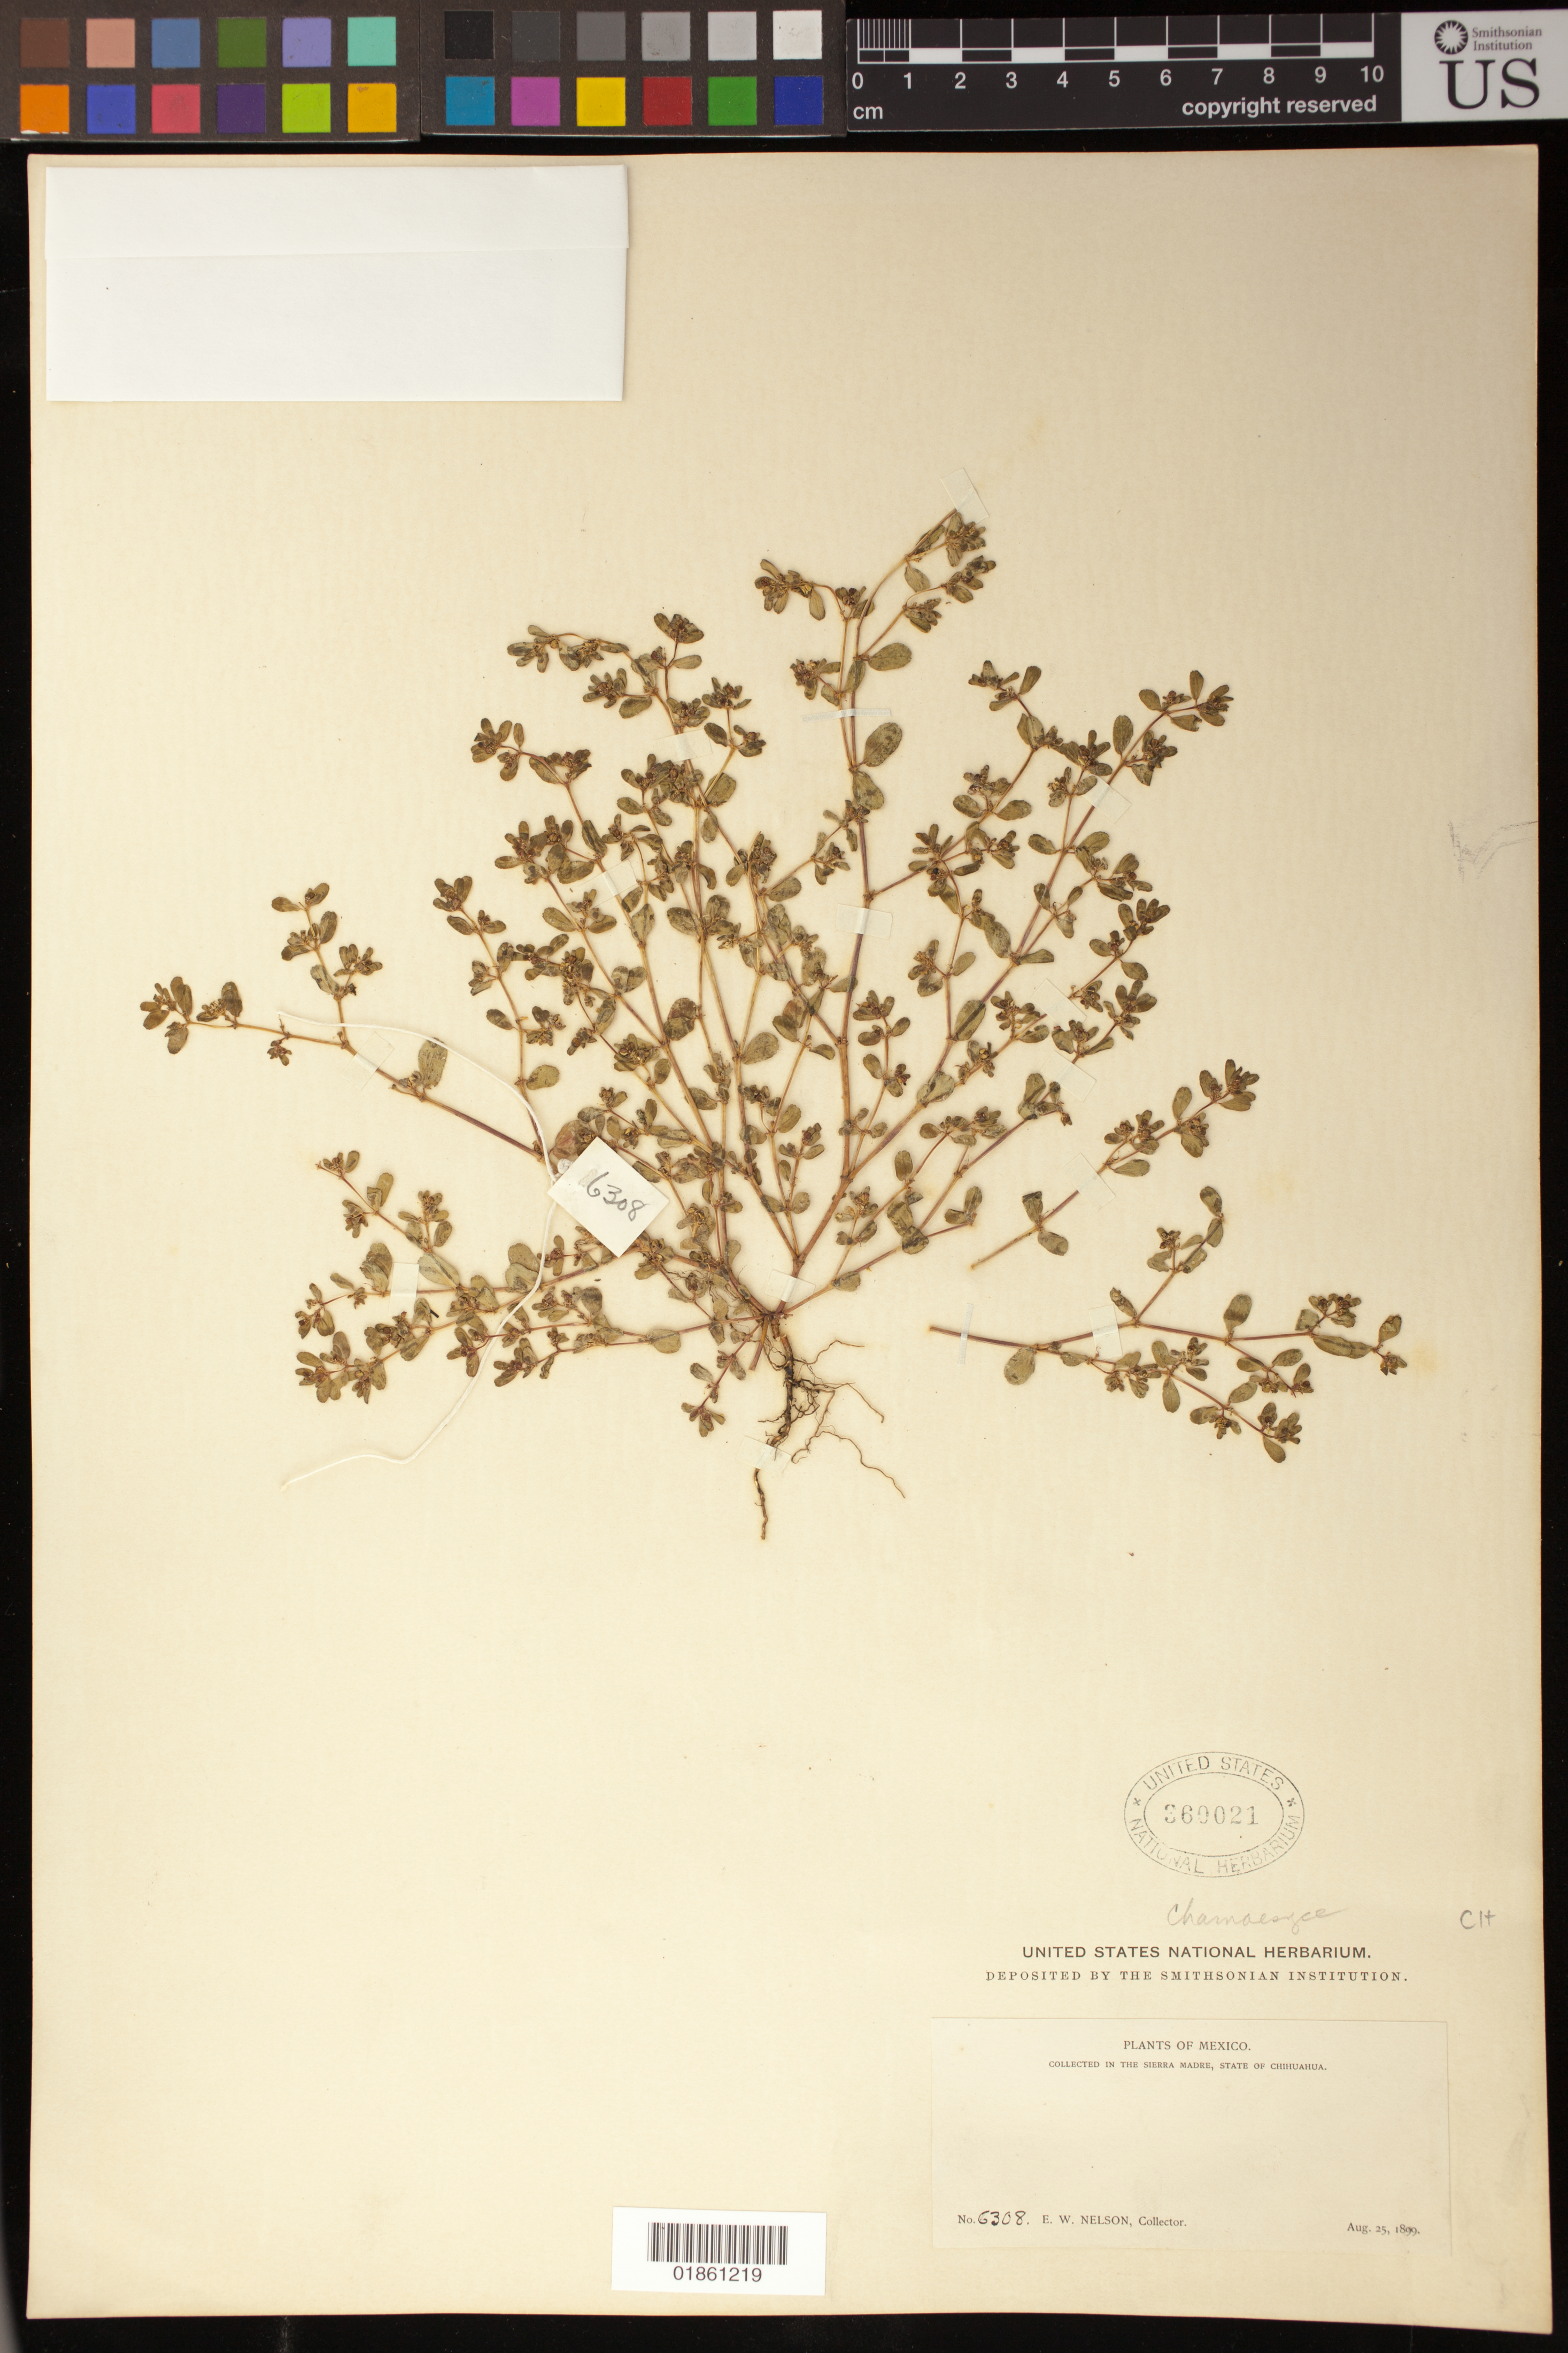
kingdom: Plantae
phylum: Tracheophyta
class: Magnoliopsida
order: Malpighiales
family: Euphorbiaceae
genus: Euphorbia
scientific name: Euphorbia sp.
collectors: E. W. Nelson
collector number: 6308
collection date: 1899-08-25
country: Mexico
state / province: Chihuahua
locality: In the Sierra Madre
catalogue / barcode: US 360021